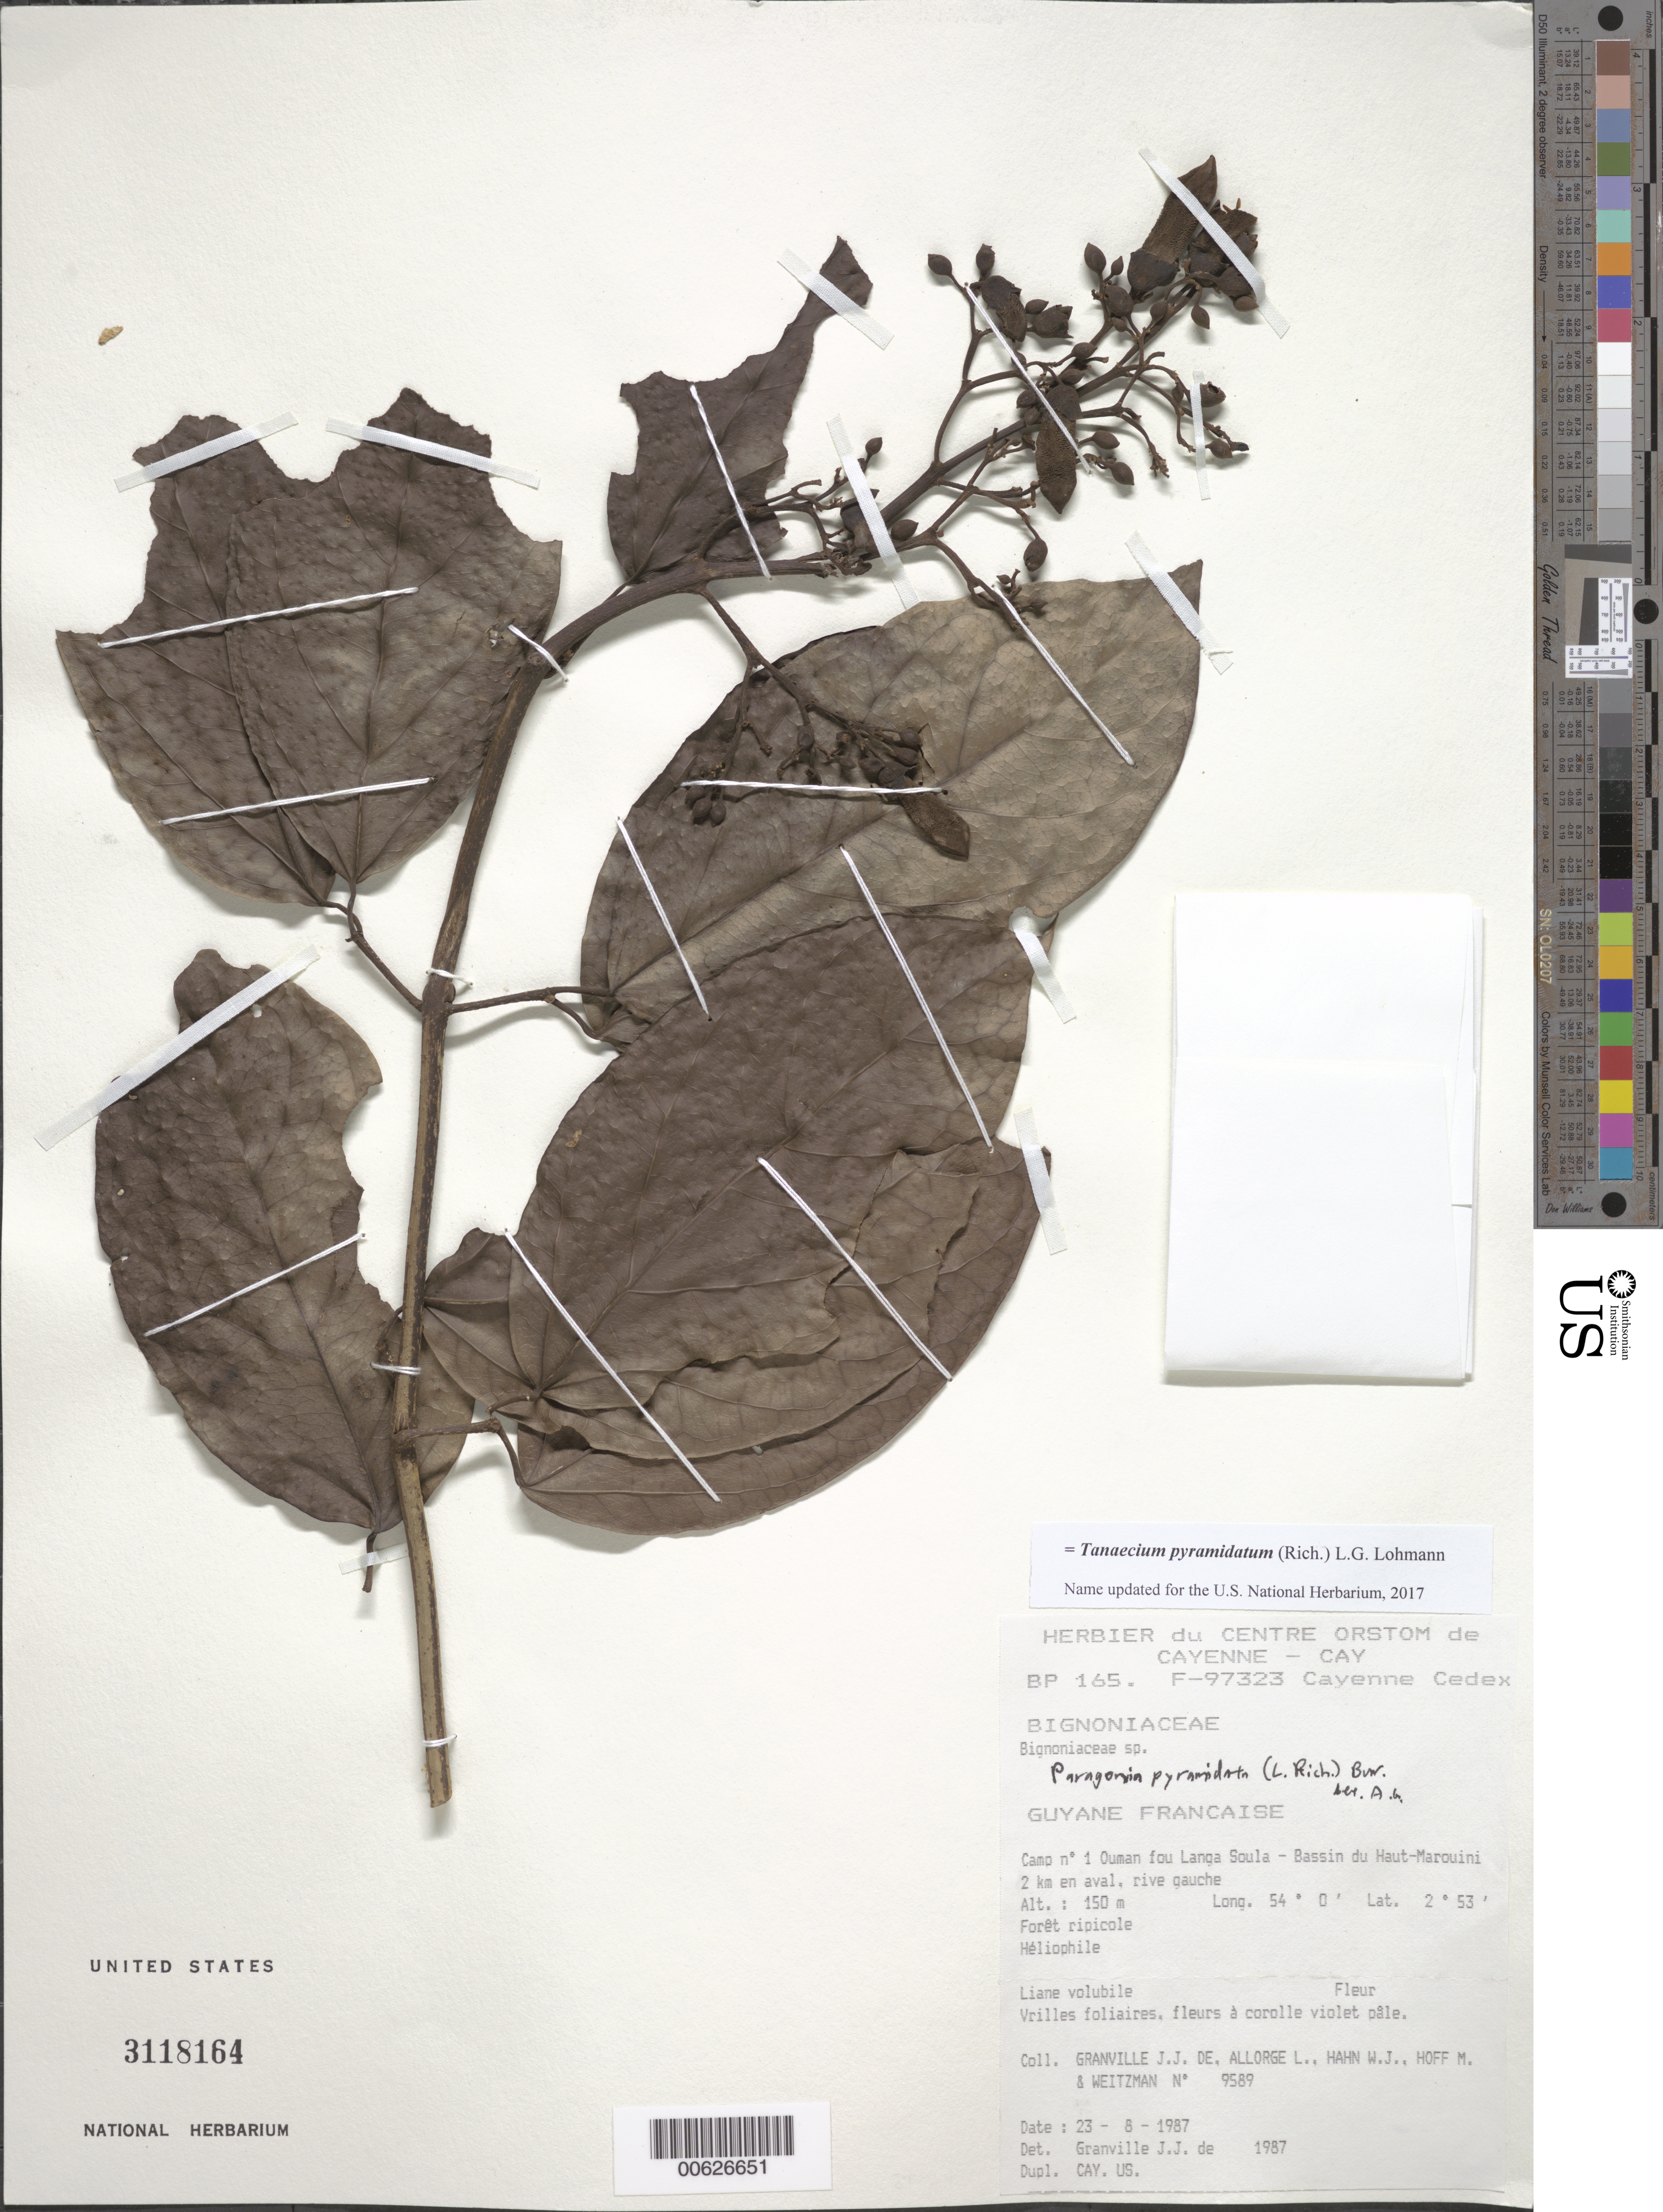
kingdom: Plantae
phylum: Tracheophyta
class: Magnoliopsida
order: Lamiales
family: Bignoniaceae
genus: Tanaecium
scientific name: Tanaecium pyramidatum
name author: (Rich.) L.G. Lohmann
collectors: J.-J. de Granville, L. Allorge, W. J. Hahn, M. Hoff & A. L. Weitzman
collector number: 9589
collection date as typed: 23-Aug-87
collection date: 1987-08-23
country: French Guiana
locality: Ouman fou Langa Soula, Camp #1, Bassin du Haut-Marouini, 2 km en aval, rive gauche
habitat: Forêt ripicole, héliophile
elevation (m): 150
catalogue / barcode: US 3118164